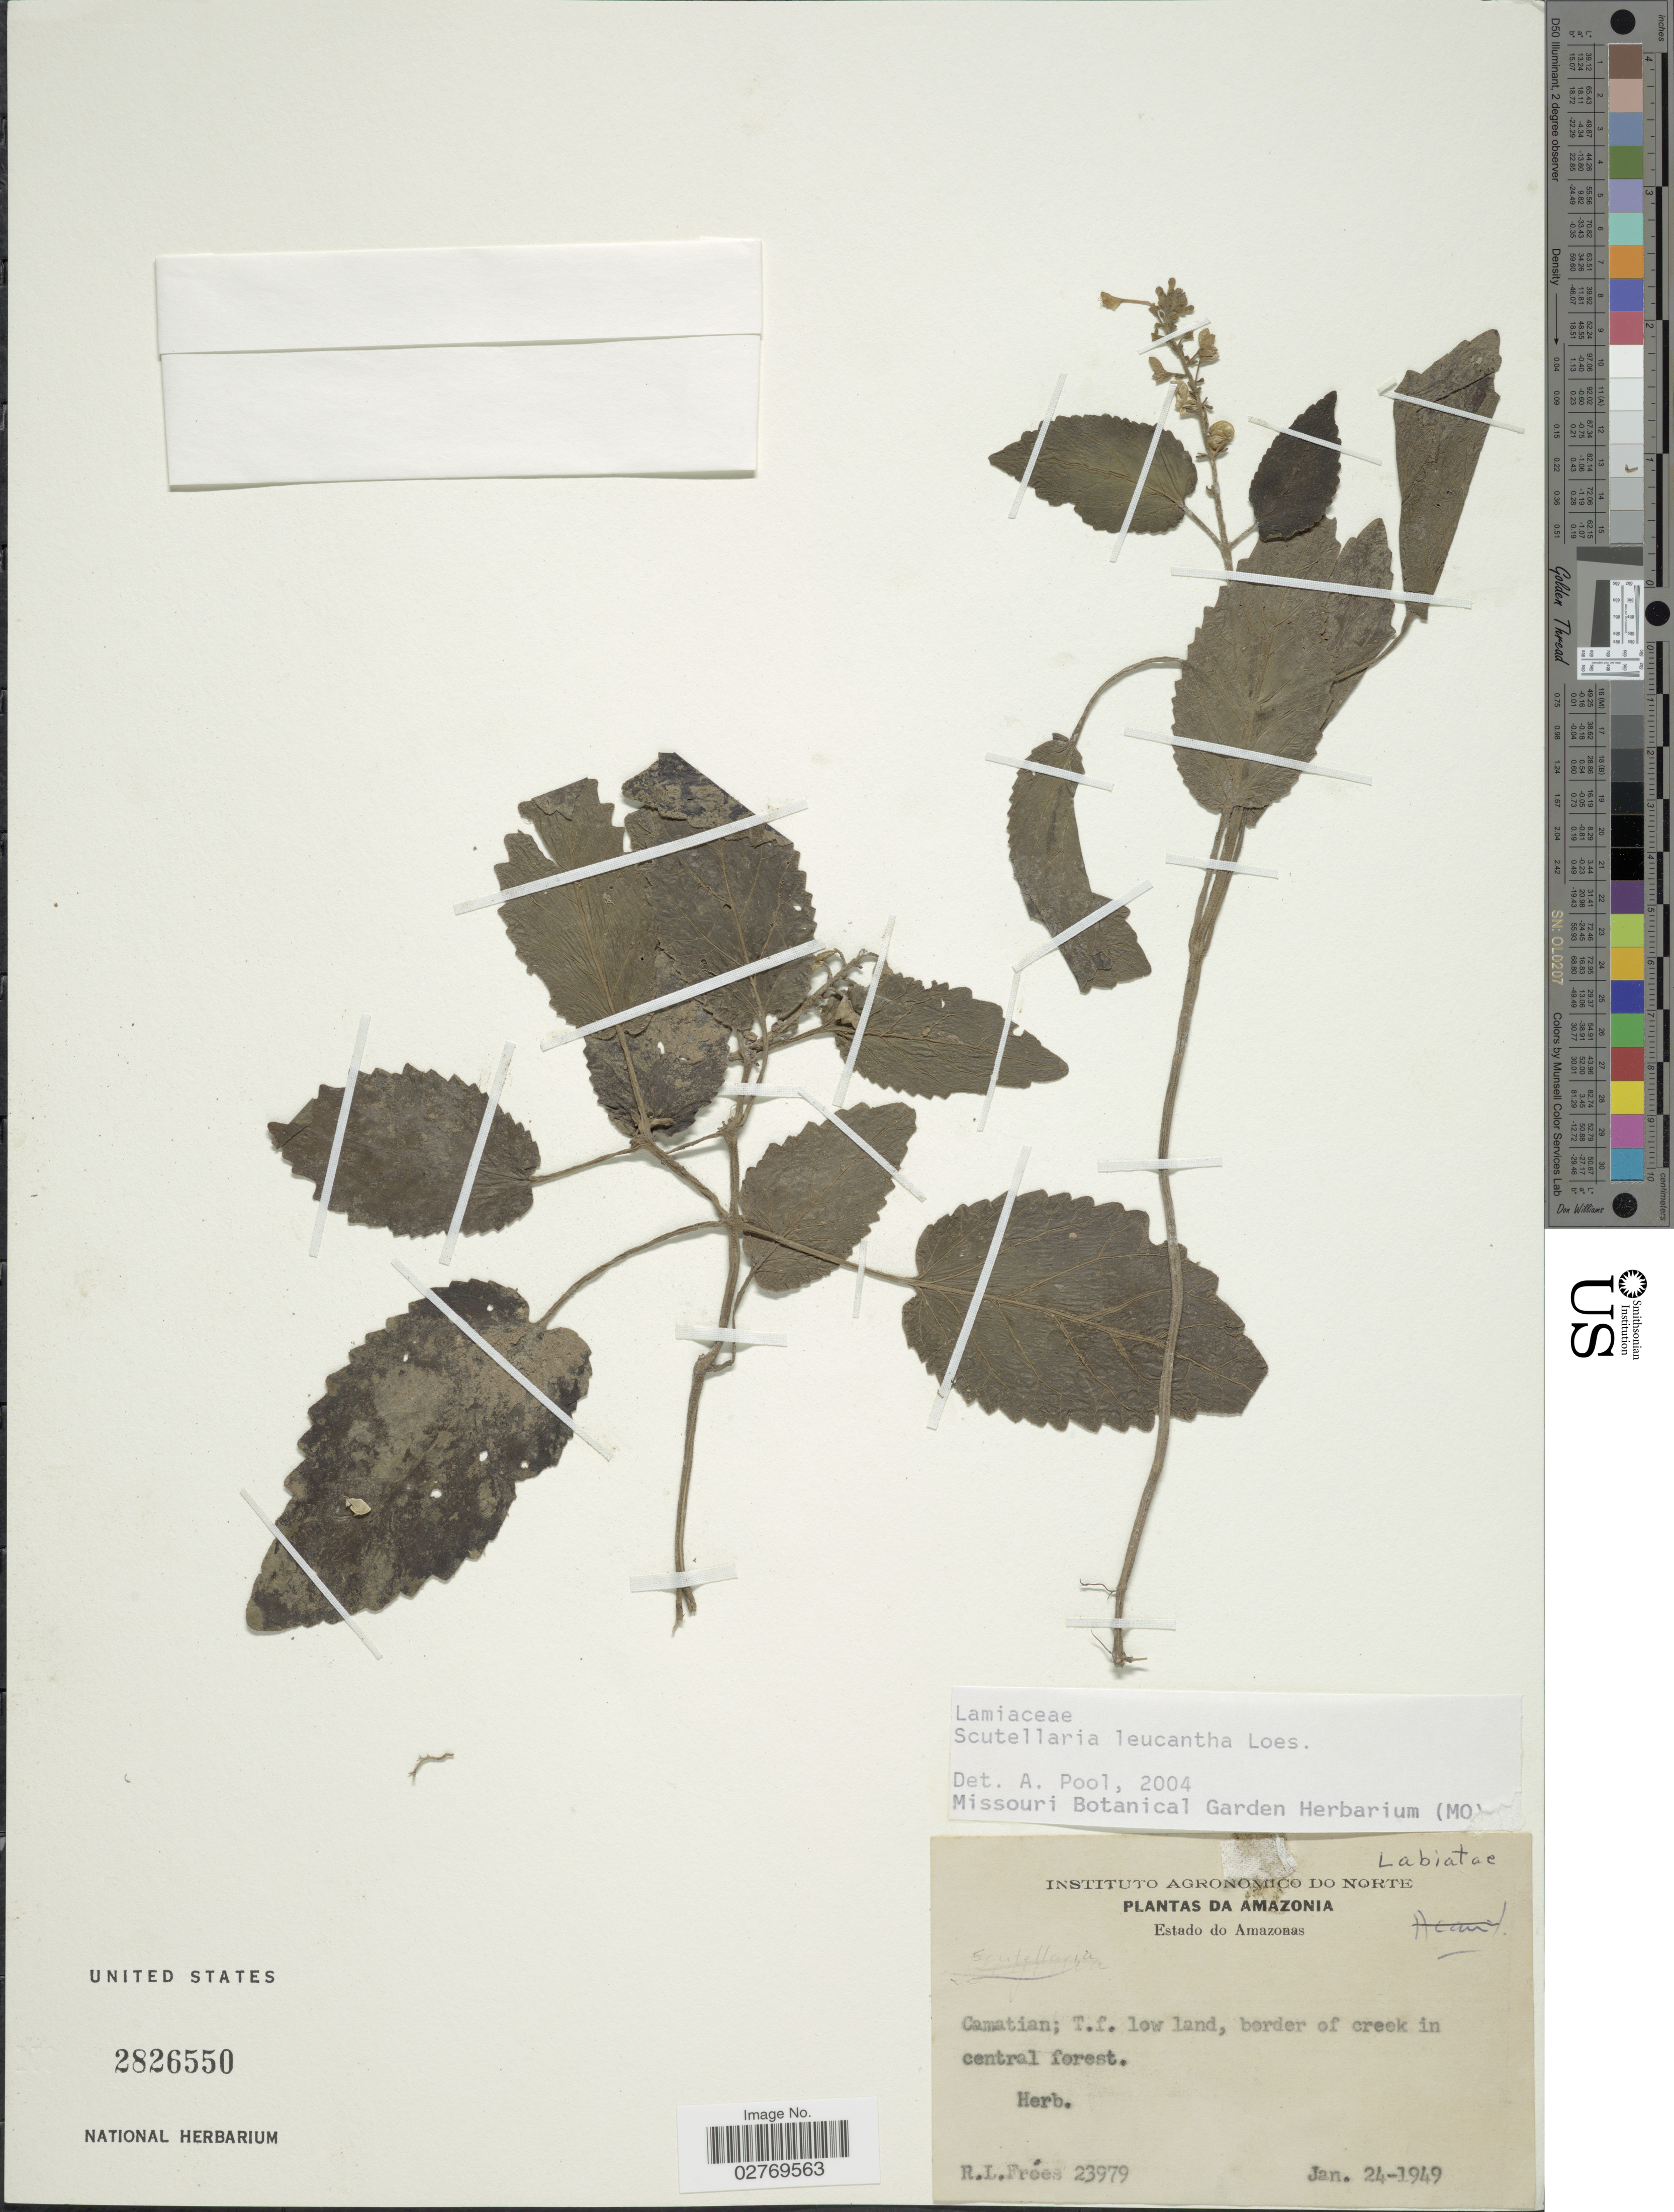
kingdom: Plantae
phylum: Tracheophyta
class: Magnoliopsida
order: Lamiales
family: Lamiaceae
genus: Scutellaria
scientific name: Scutellaria leucantha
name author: Loes.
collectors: R. L. Fróes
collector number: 23979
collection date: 1949-01-24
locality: Amazonia. Estado do Amazonas. Camatian; T.f. low land, border of creek in central forest.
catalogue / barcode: US 2826550